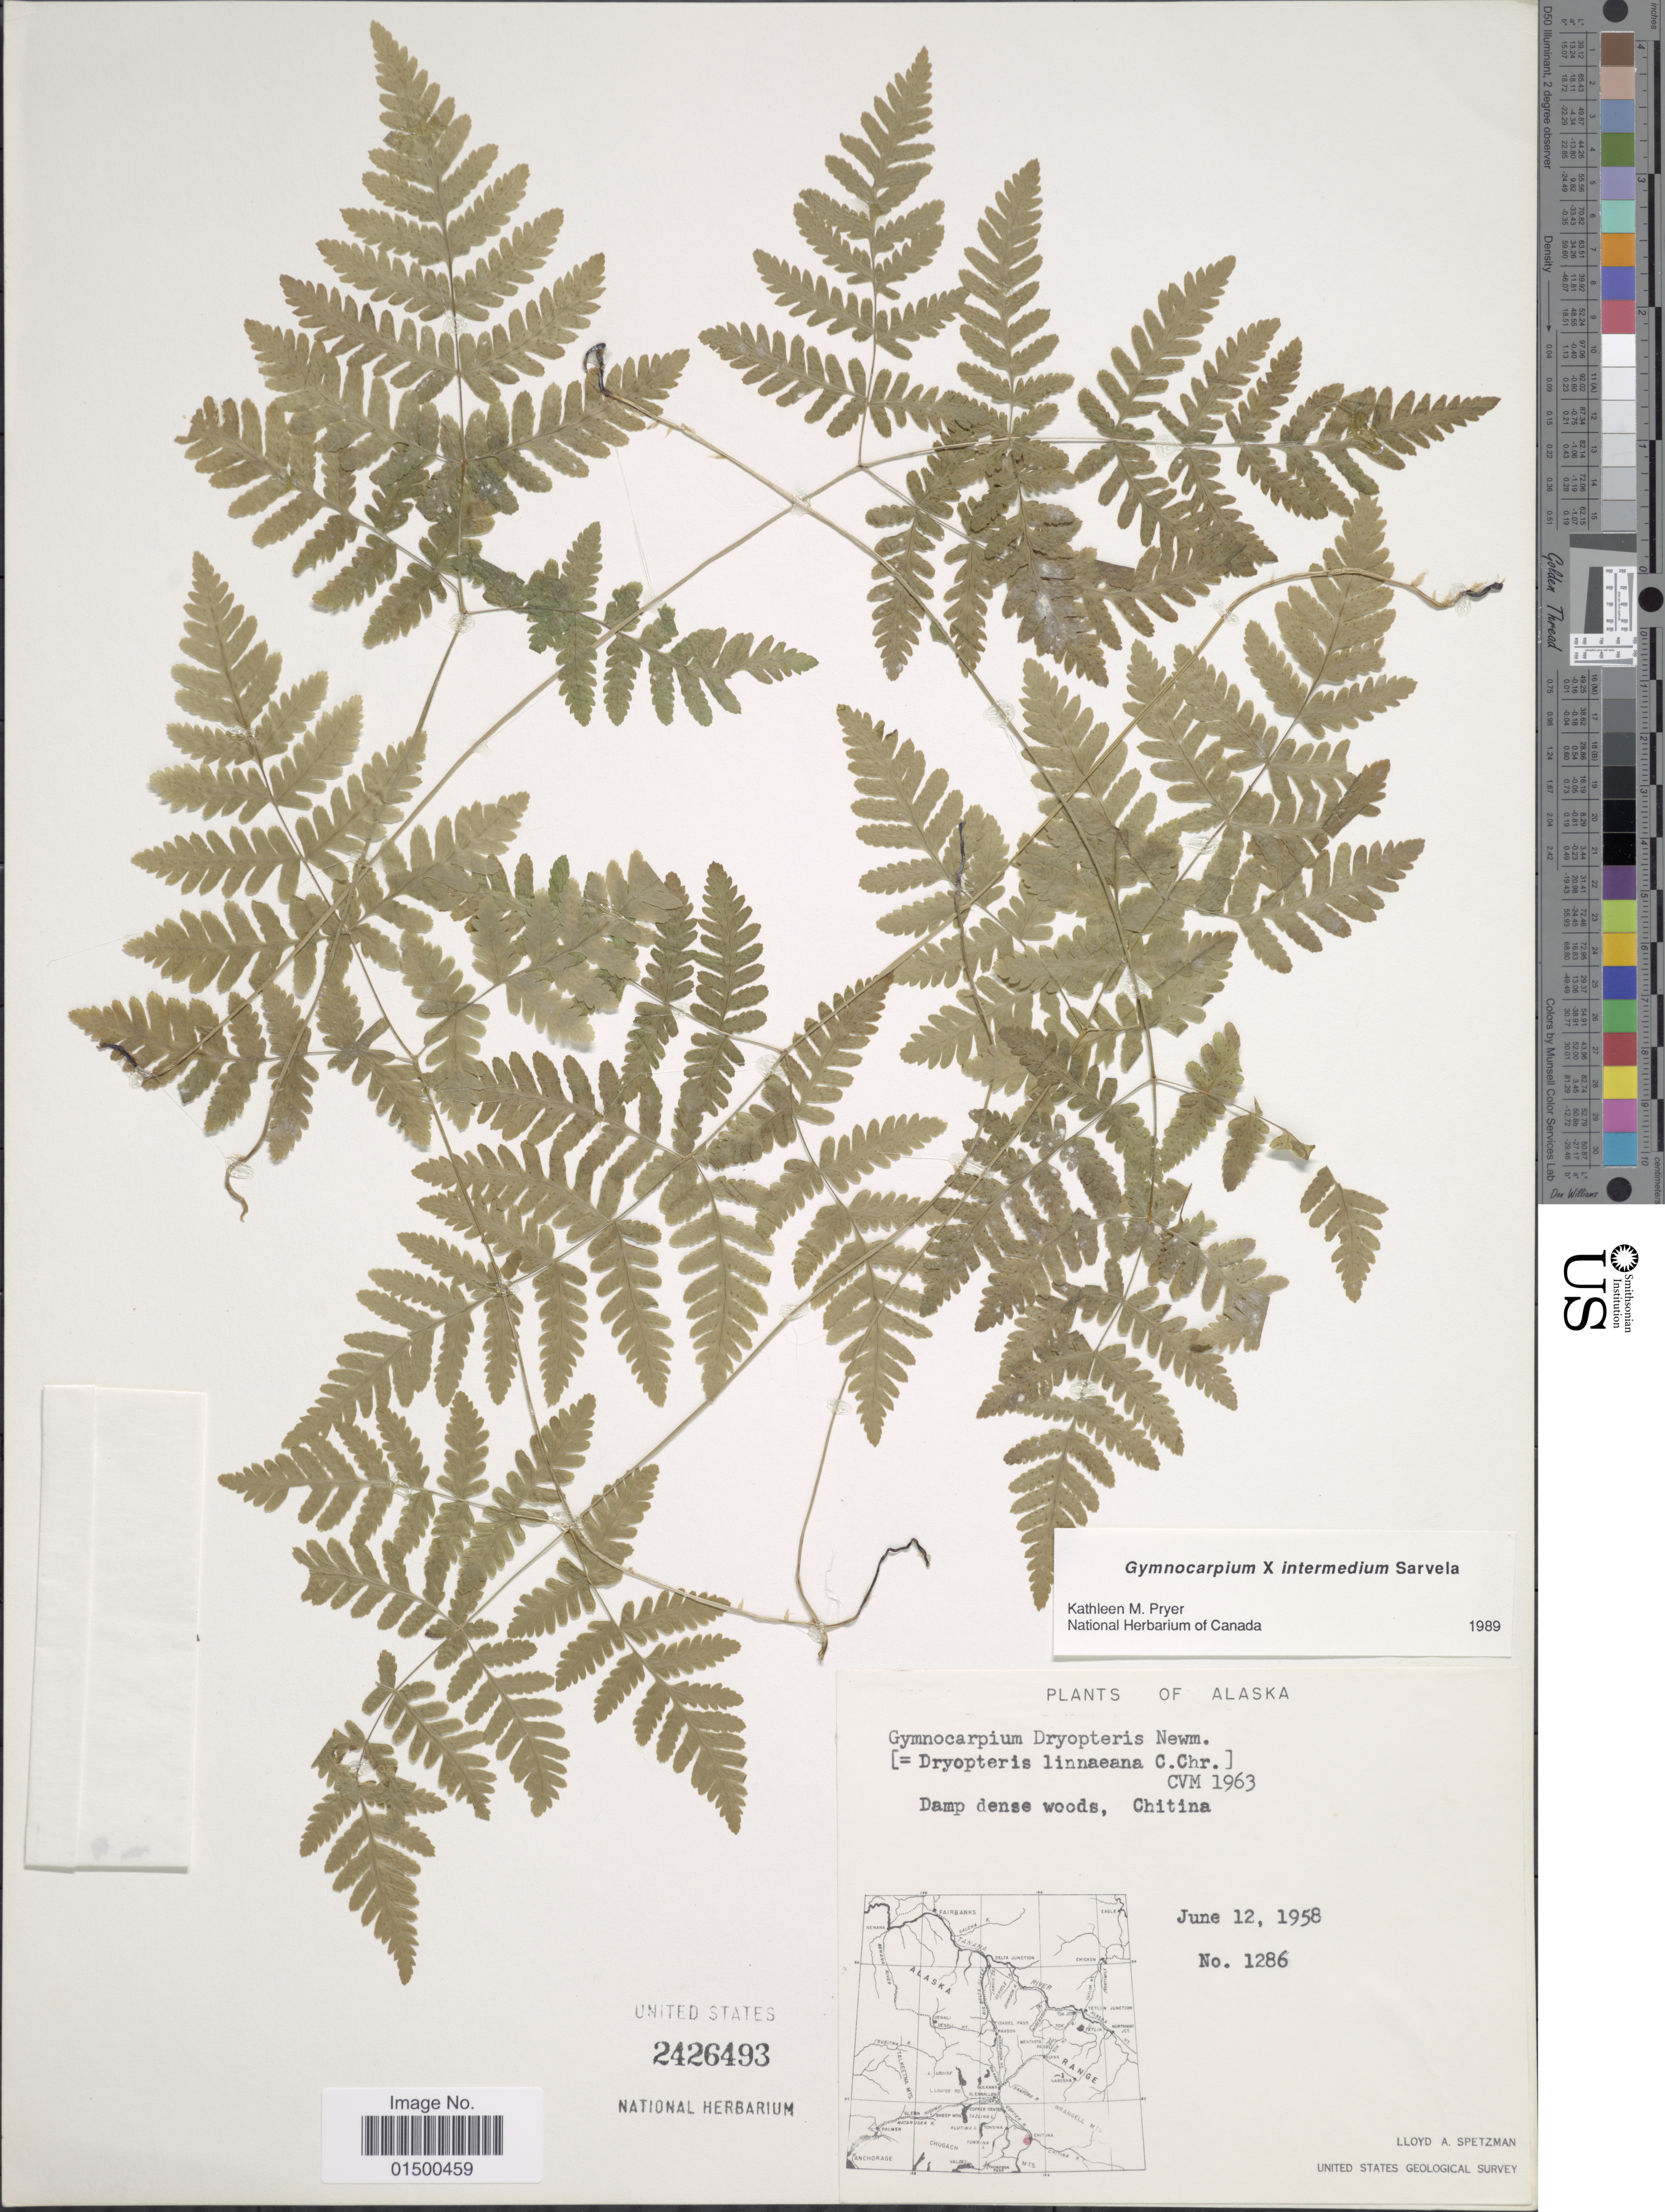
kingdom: Plantae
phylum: Tracheophyta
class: Polypodiopsida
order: Polypodiales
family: Cystopteridaceae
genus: Gymnocarpium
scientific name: Gymnocarpium x intermedium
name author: Sarvela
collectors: L. Spetzman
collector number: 1286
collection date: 1958-06-12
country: United States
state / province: Alaska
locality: Damp dense woods, Chitina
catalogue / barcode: US 2426493